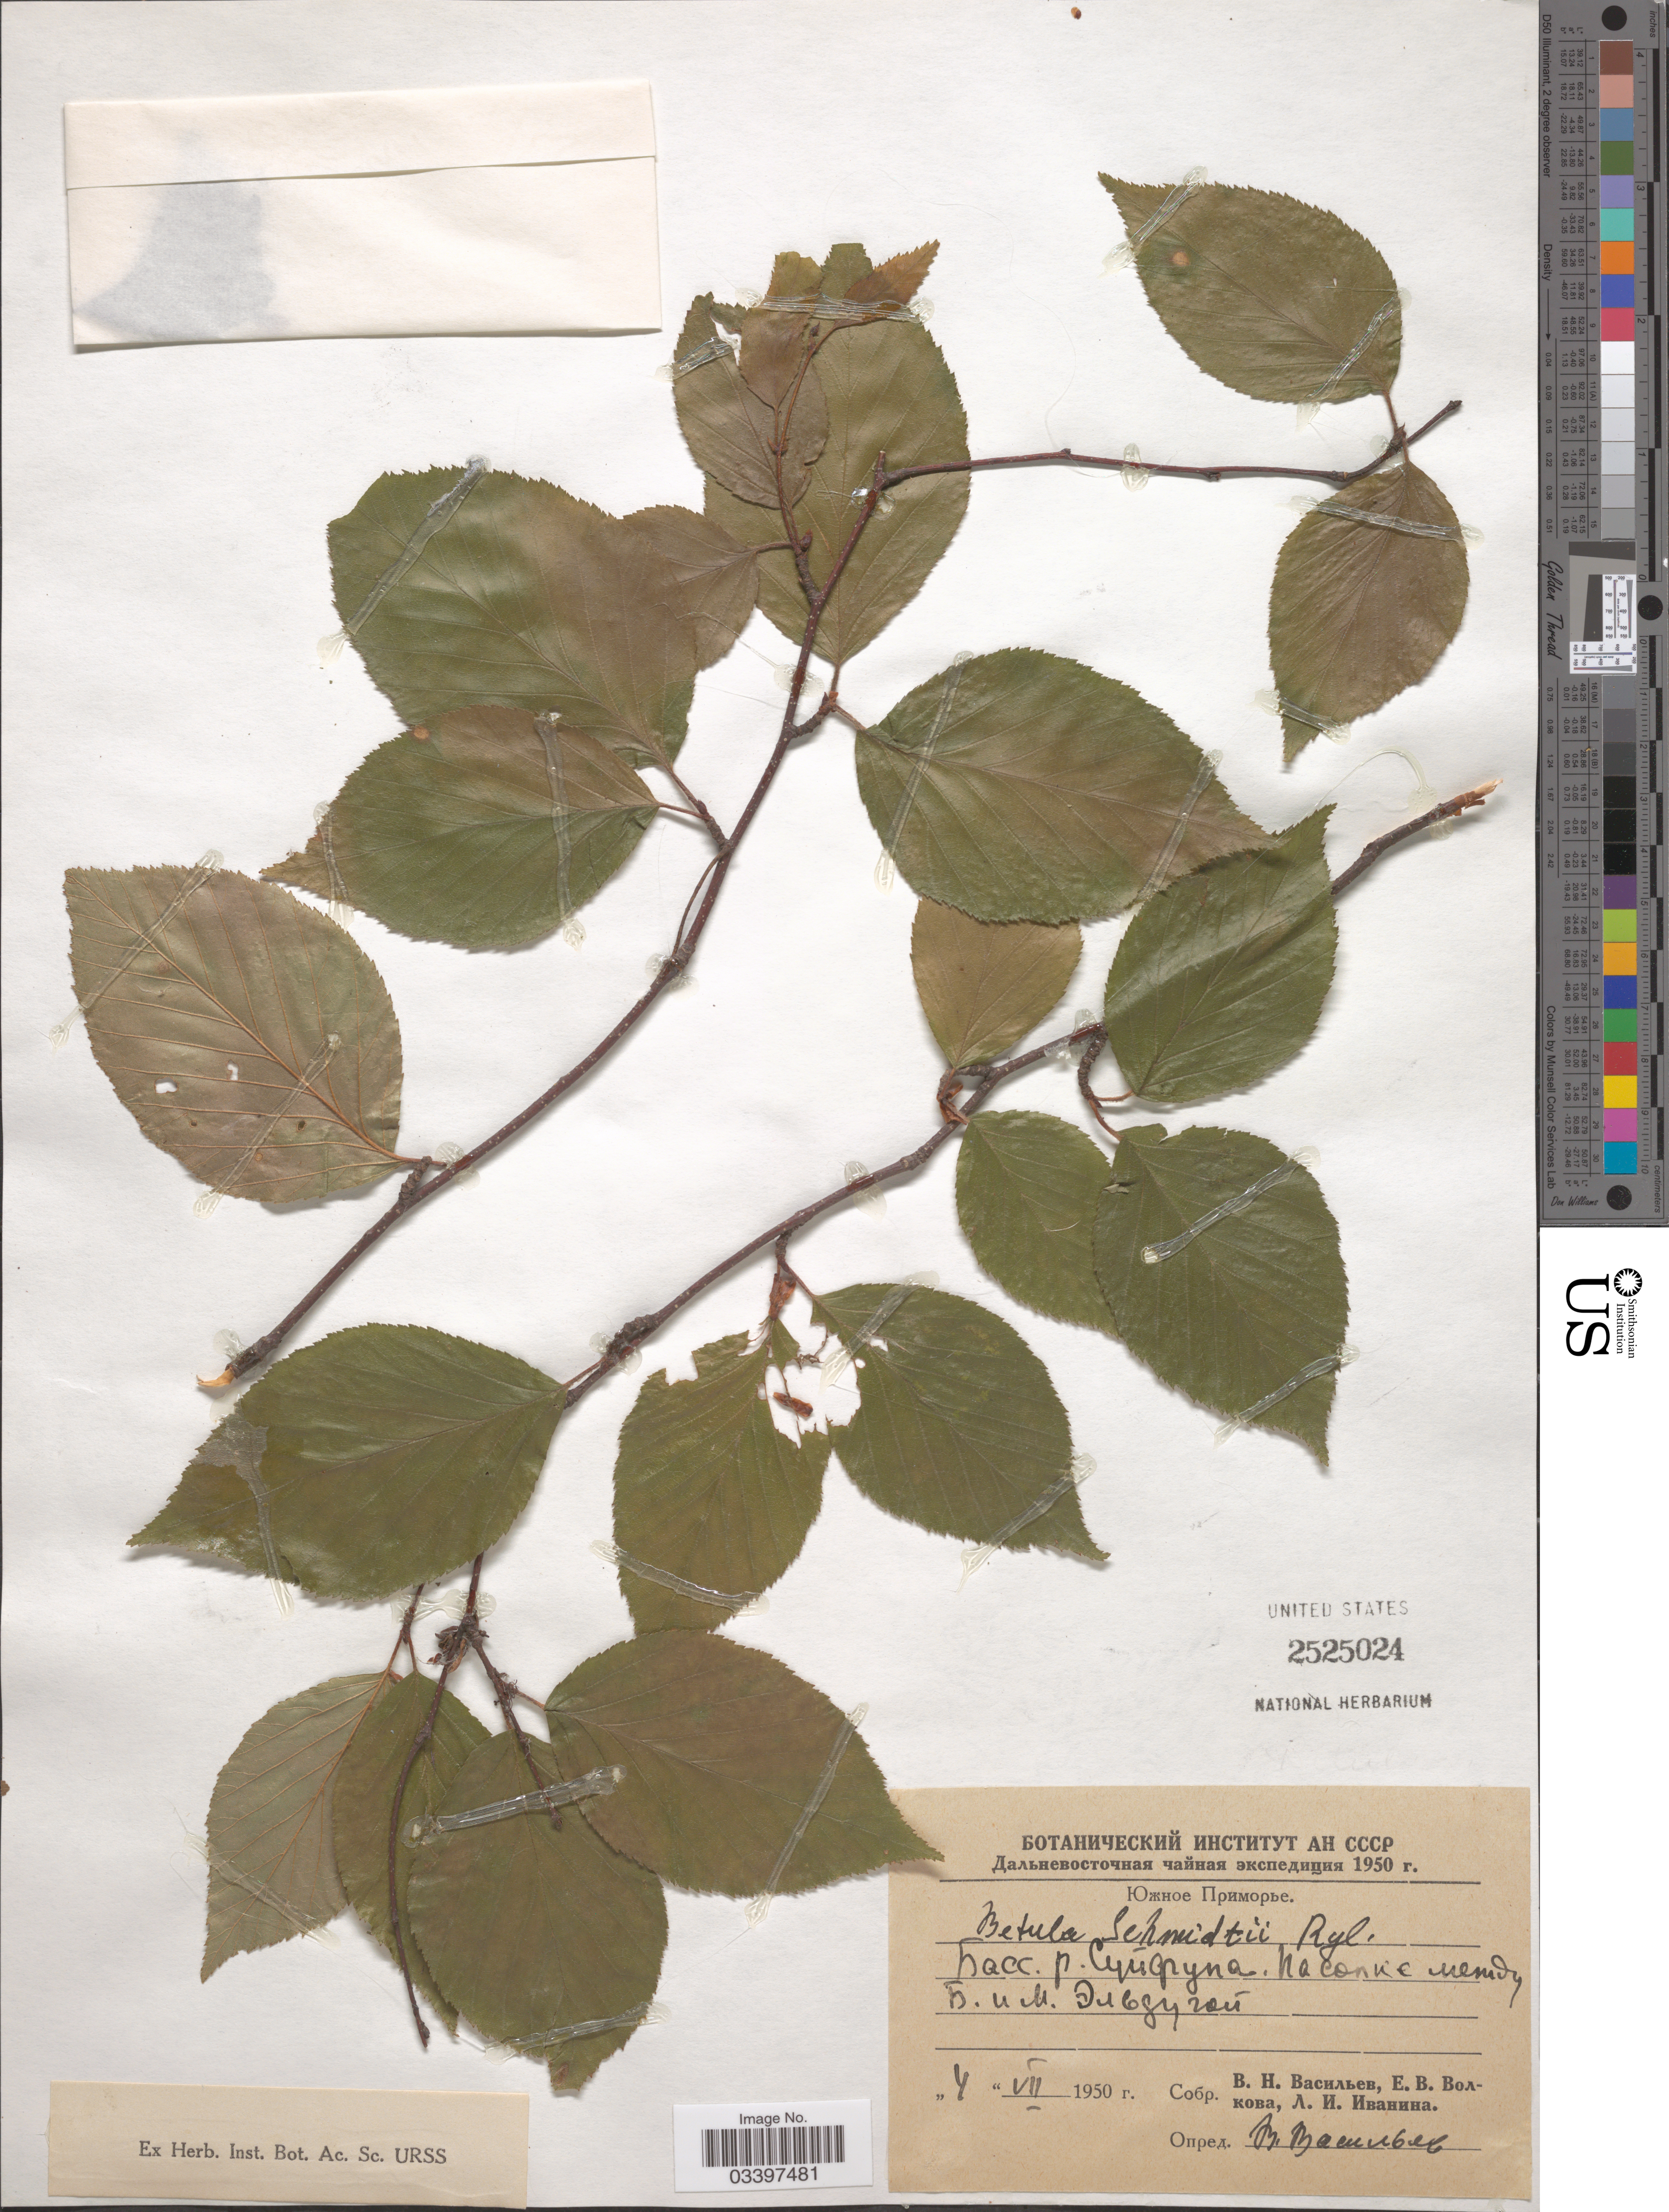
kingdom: Plantae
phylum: Tracheophyta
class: Magnoliopsida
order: Fagales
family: Betulaceae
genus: Betula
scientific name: Betula schmidtii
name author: Regel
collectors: Collector illegible, Collector illegible & Collector illegible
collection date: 1950-07-04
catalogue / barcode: US 2525024